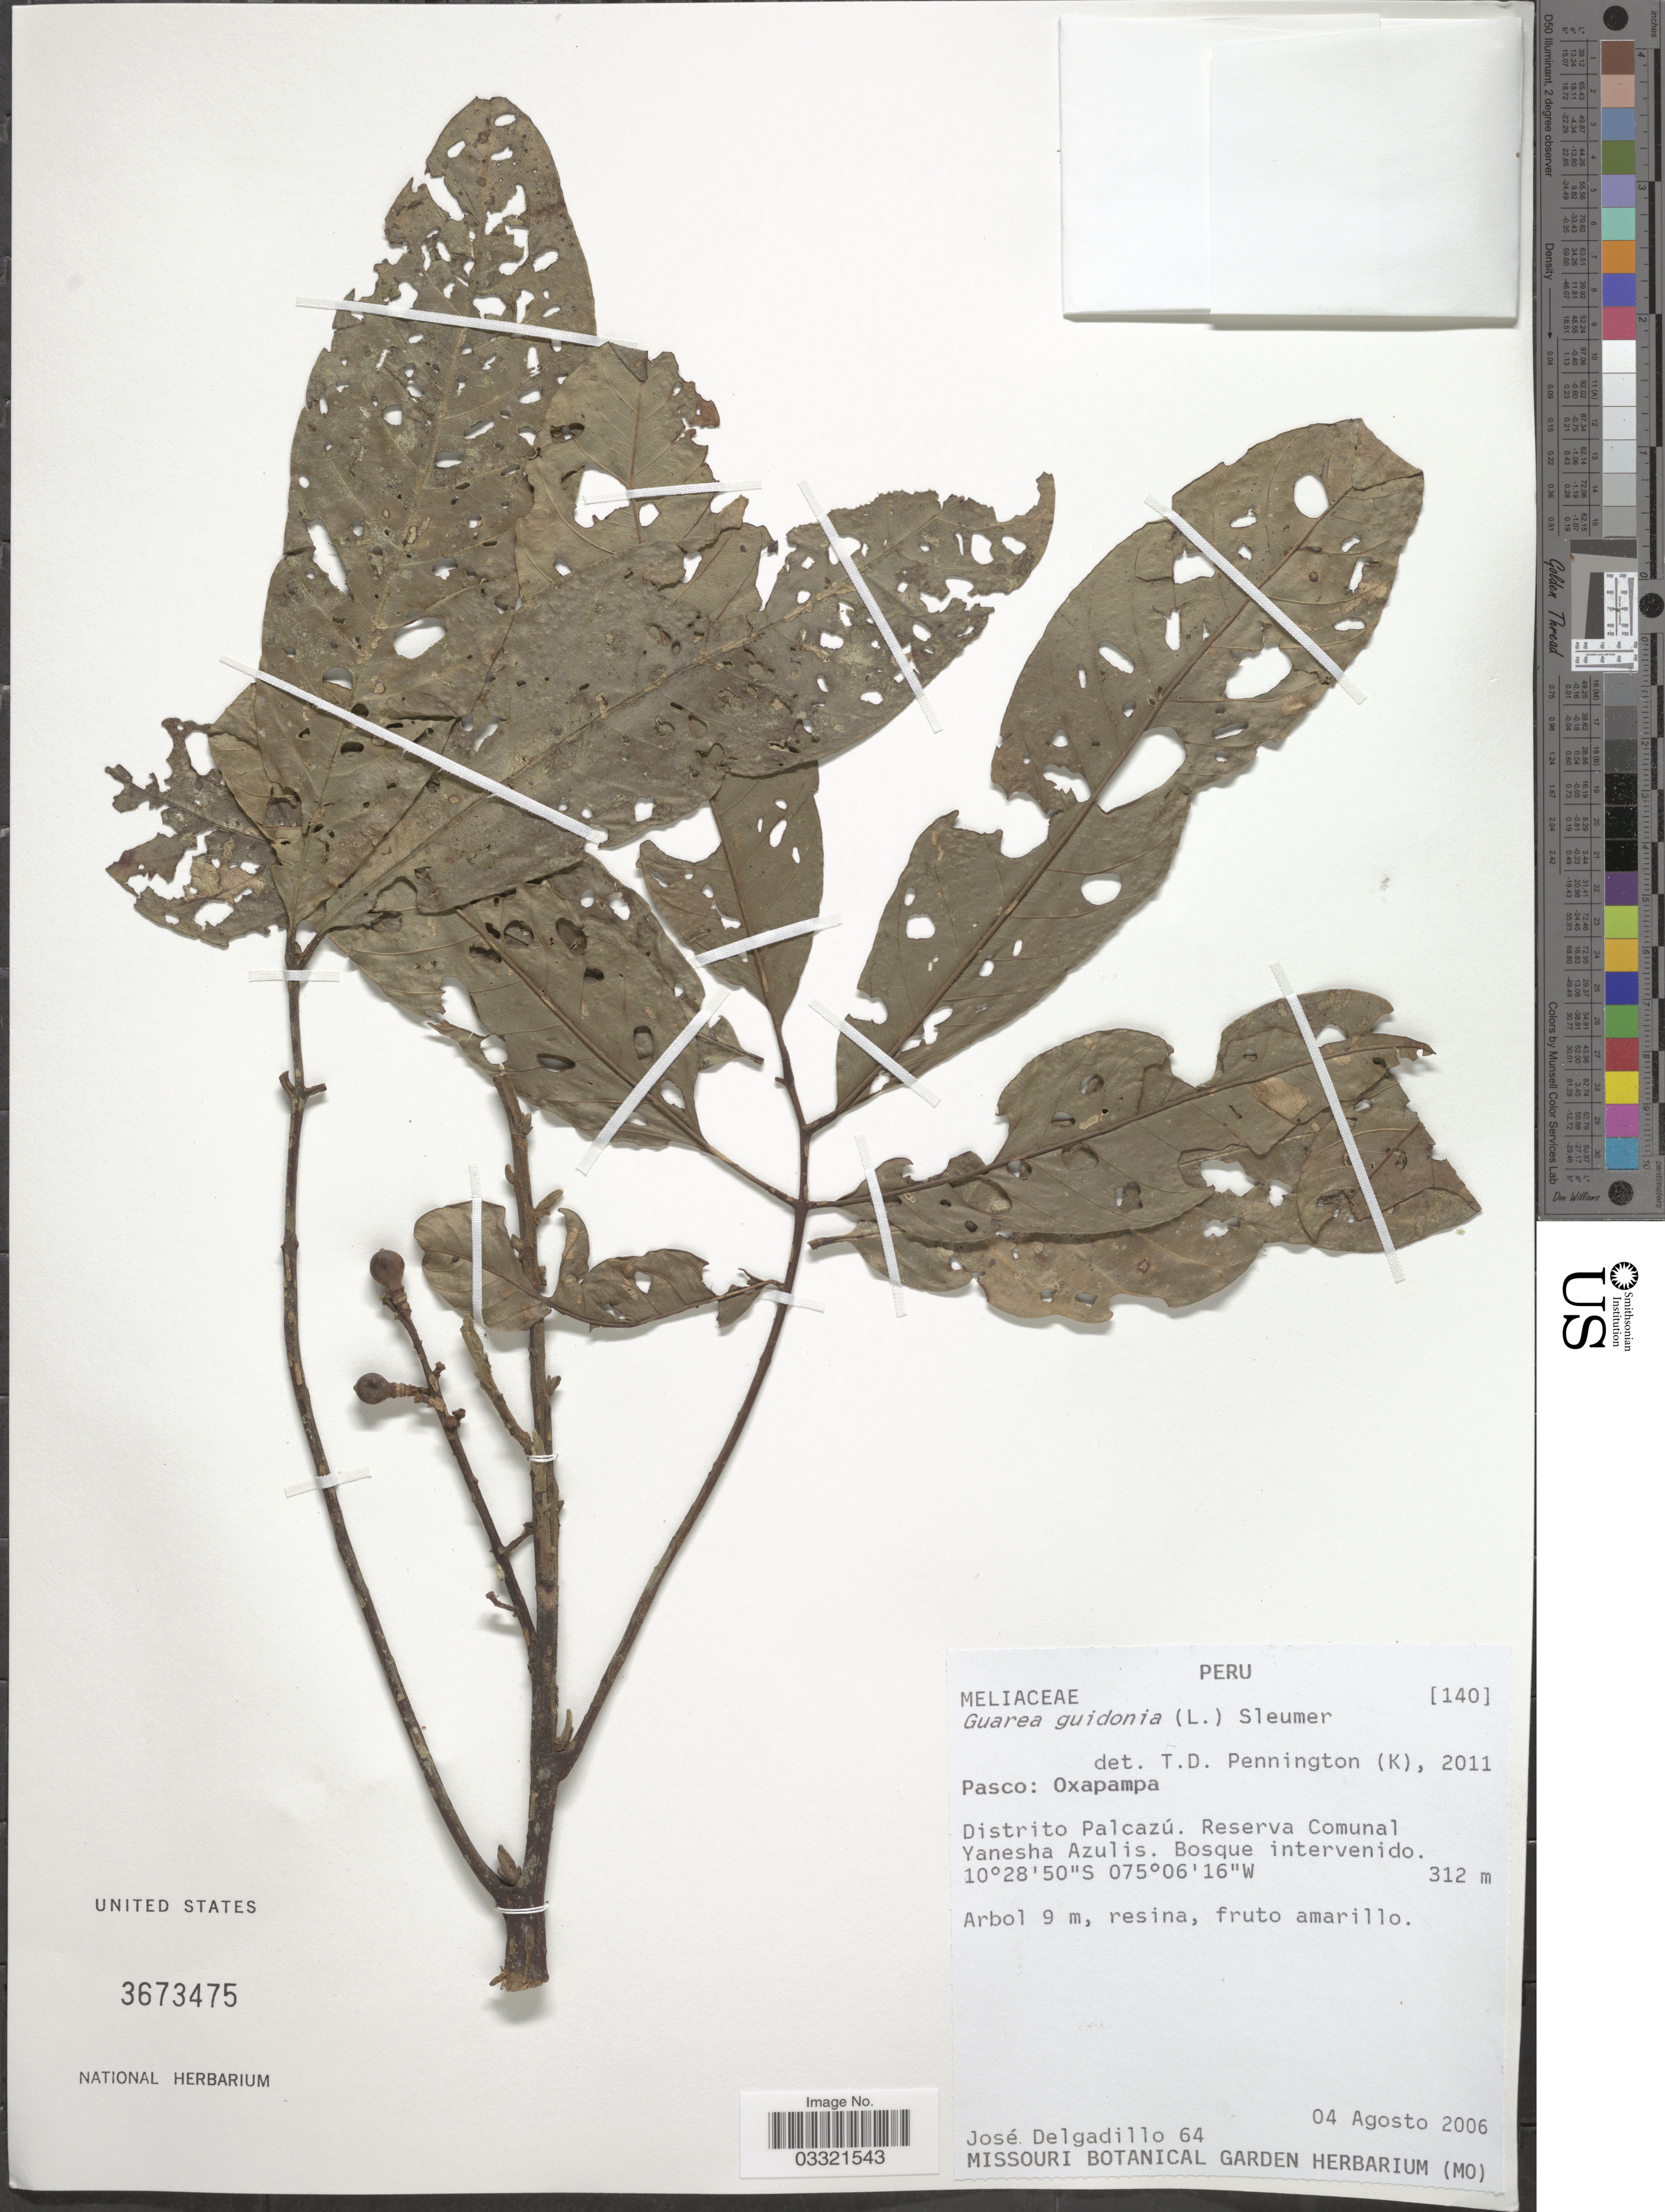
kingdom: Plantae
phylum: Tracheophyta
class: Magnoliopsida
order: Sapindales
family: Meliaceae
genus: Guarea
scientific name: Guarea guidonia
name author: (L.) Sleumer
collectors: J. Delgadillo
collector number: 64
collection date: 2006-08-04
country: Peru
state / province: Pasco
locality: Oxapampa. Distrito Palcazú. Reserva Comunal Yanesha Azulis.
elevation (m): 312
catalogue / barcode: US 3673475